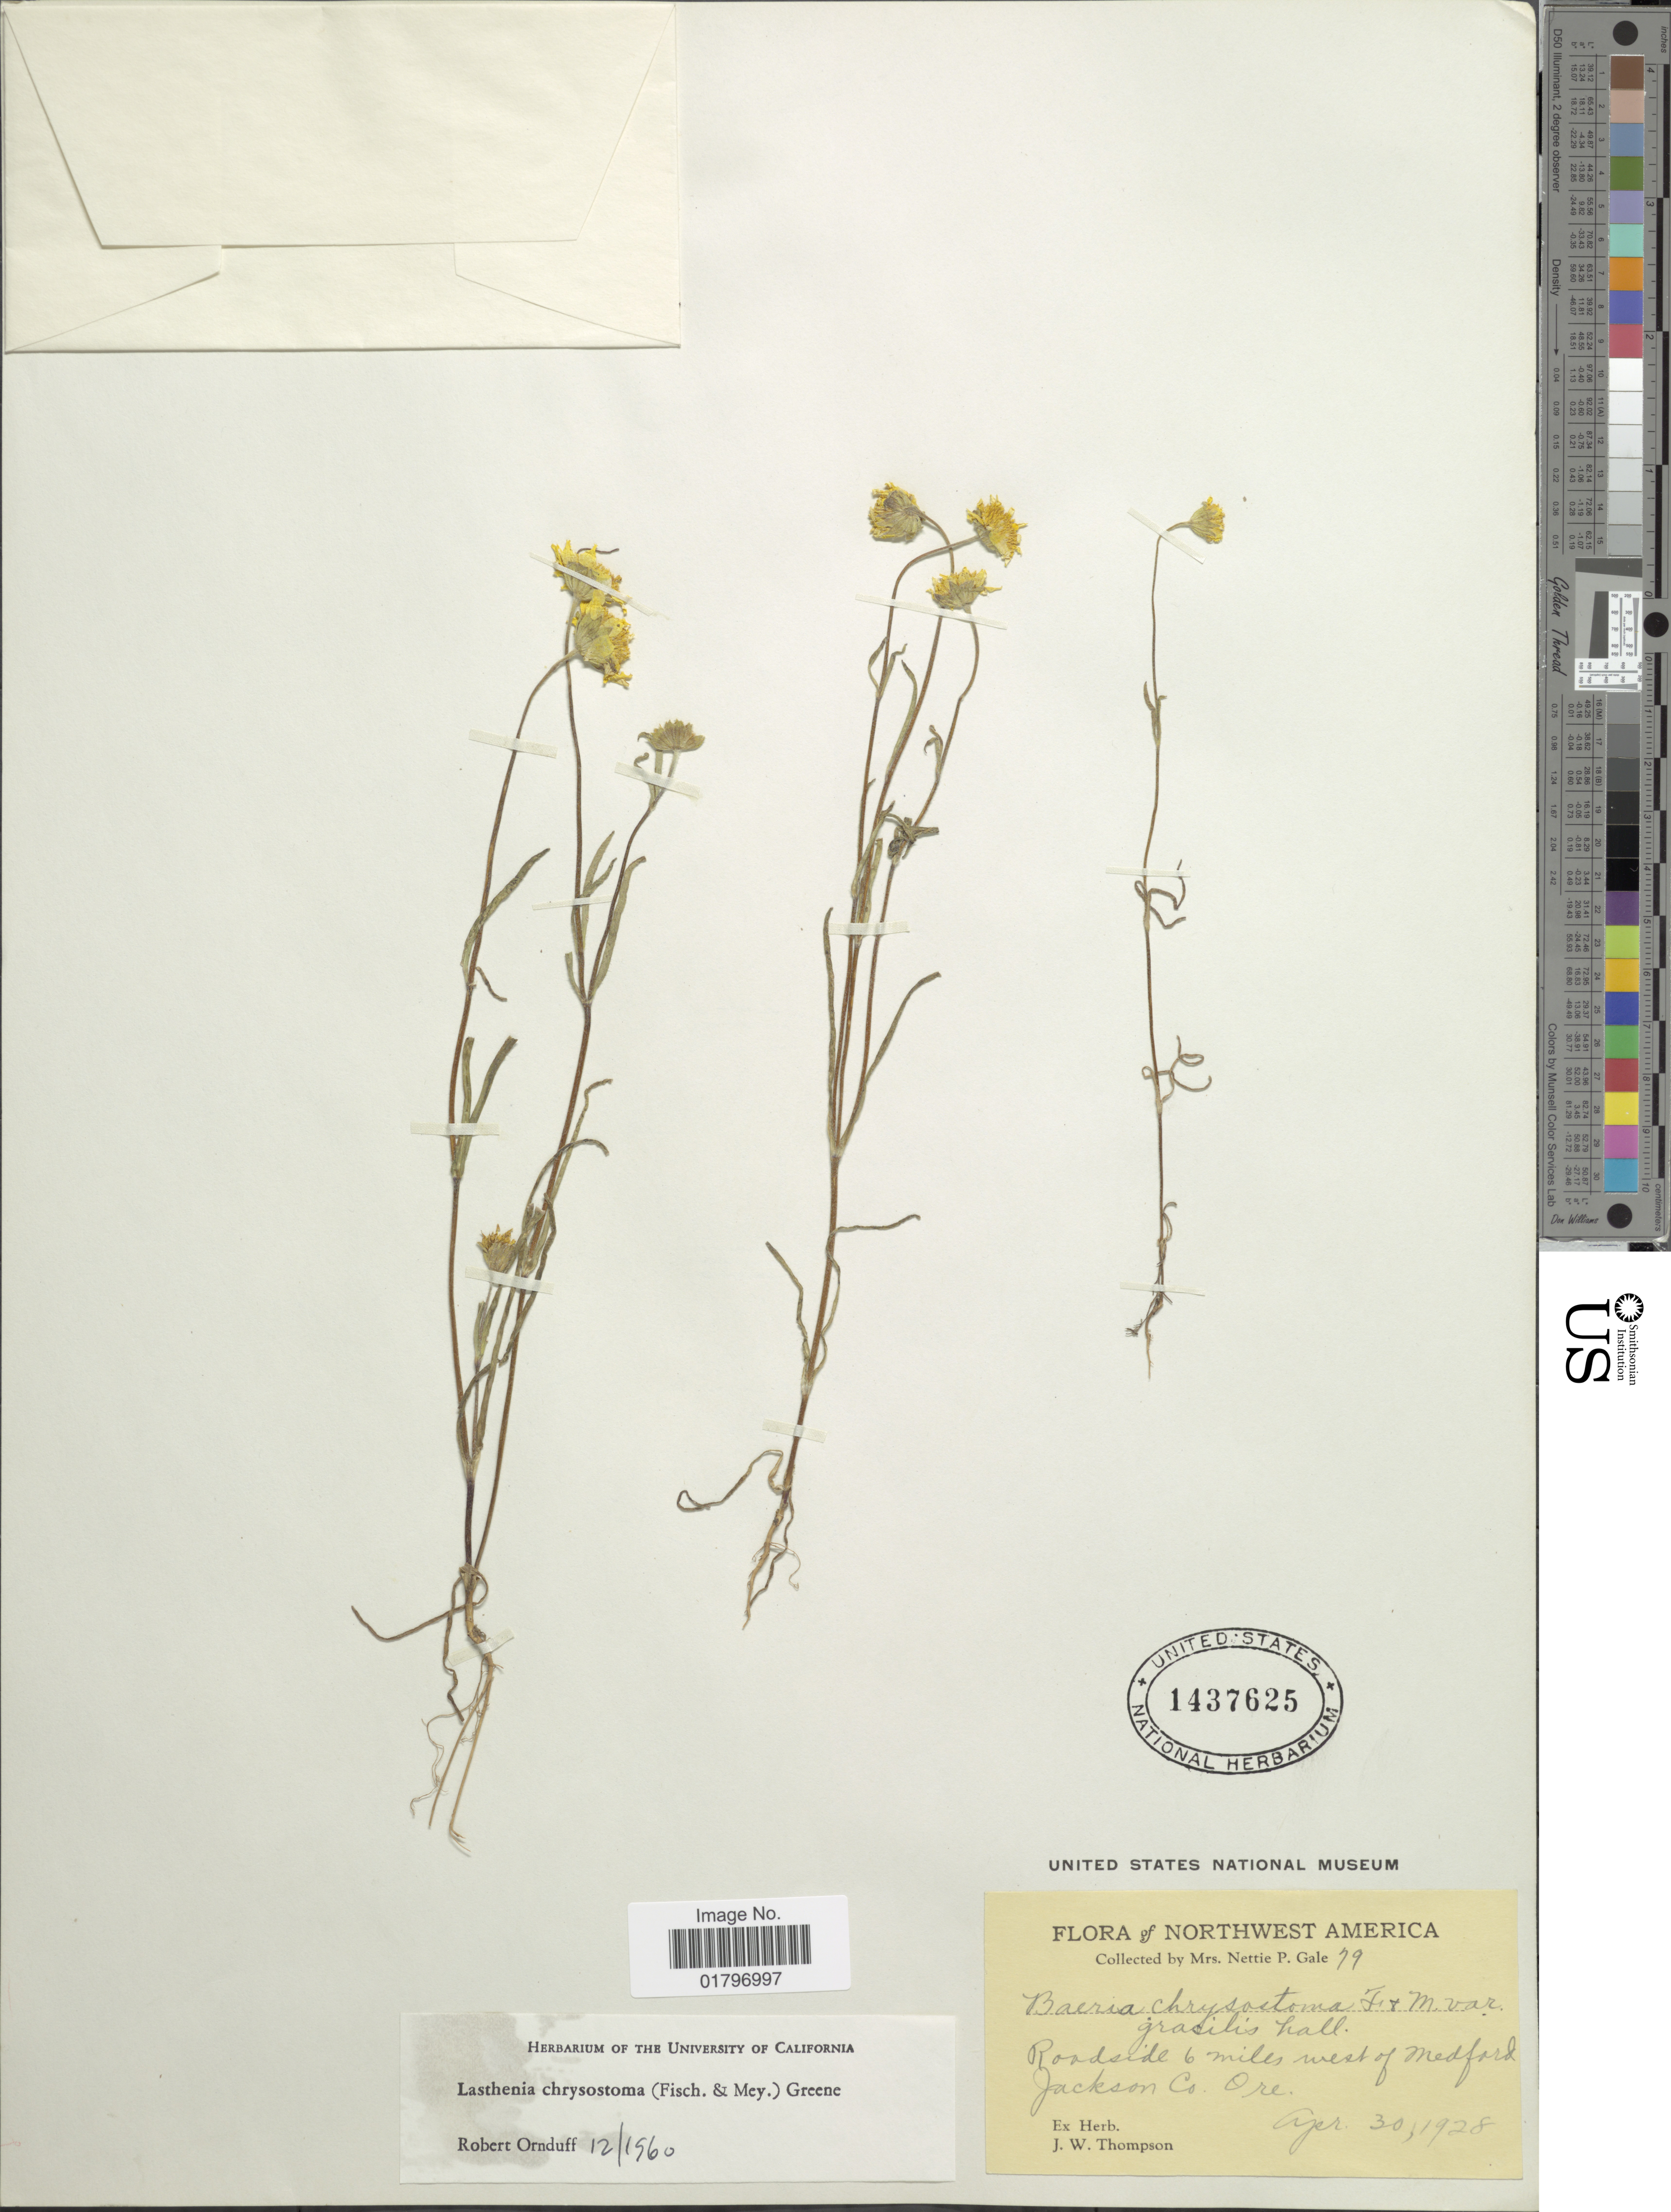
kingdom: Plantae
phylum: Tracheophyta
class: Magnoliopsida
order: Asterales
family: Asteraceae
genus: Lasthenia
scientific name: Lasthenia chrysostoma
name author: (Fisch. & C.A. Mey.) Greene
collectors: N. Gale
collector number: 79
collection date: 1928-04-30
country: United States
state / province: Oregon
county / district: Jackson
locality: Northwest America. Roadside 6 miles west of Medfork, Jackson Co., Ore.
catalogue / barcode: US 1437625